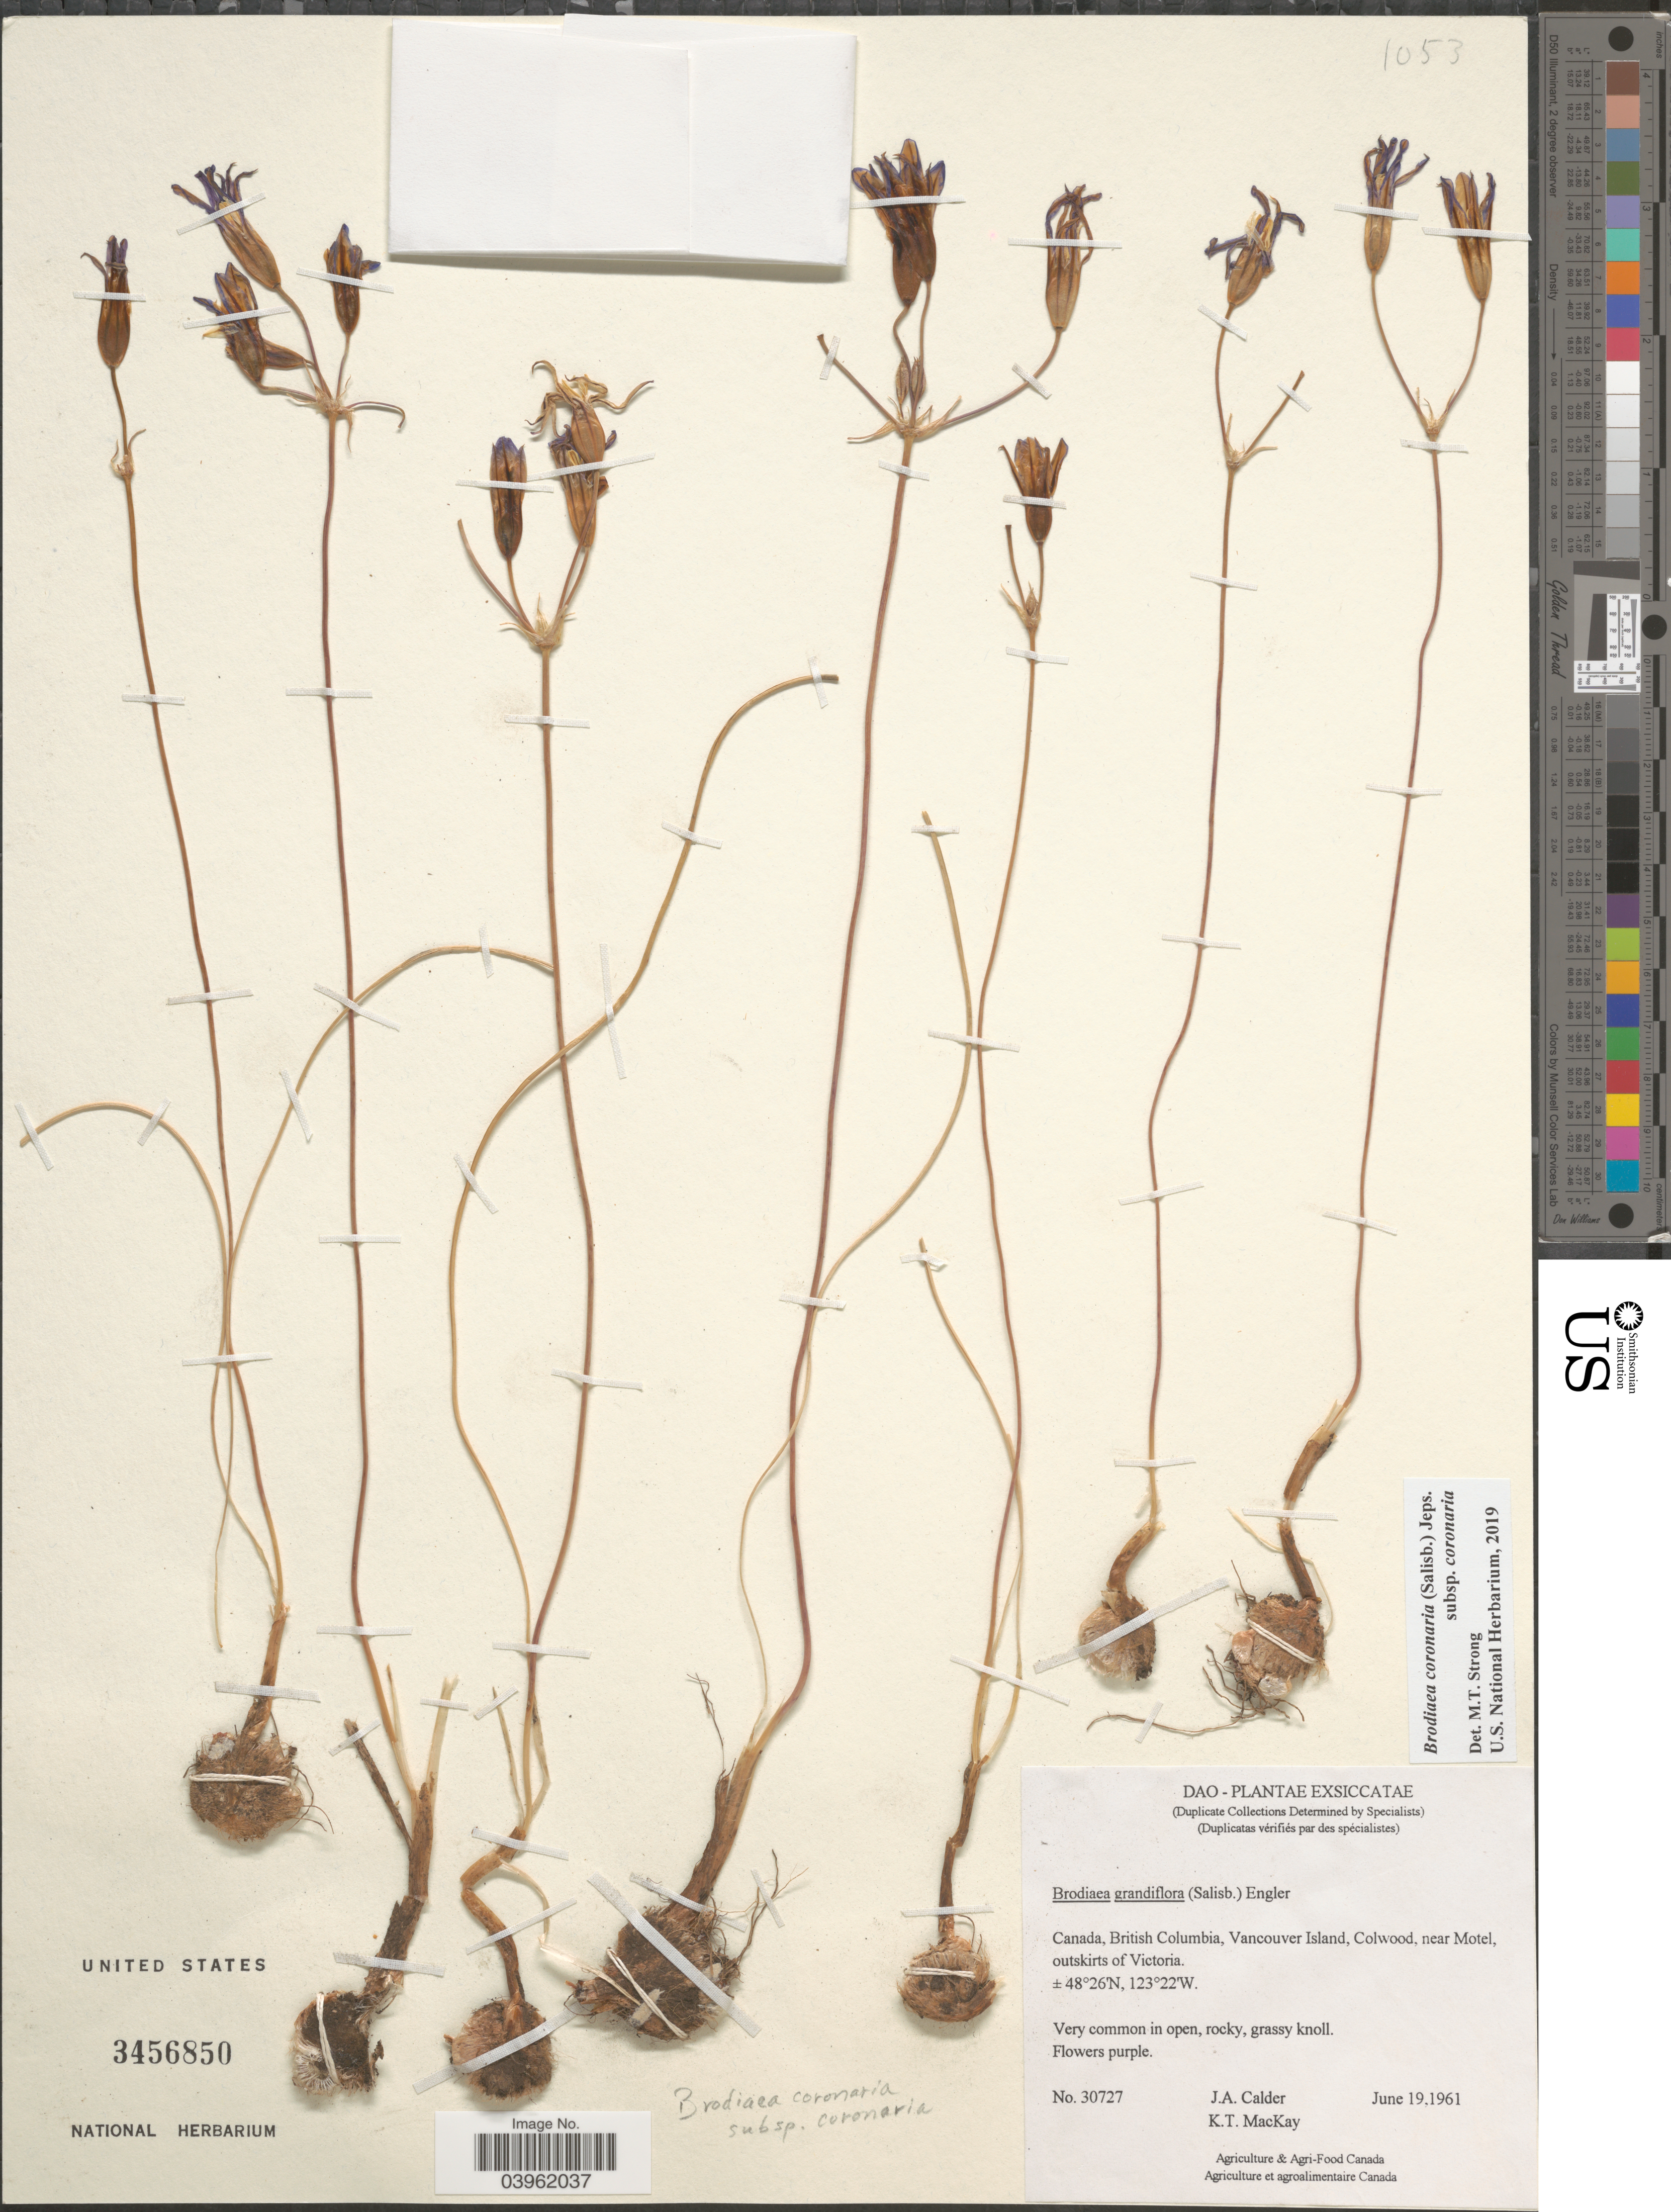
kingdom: Plantae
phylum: Tracheophyta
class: Liliopsida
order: Asparagales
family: Asparagaceae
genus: Brodiaea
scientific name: Brodiaea coronaria subsp. coronaria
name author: (Salisb.) Engl.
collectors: J. A. Calder & K. T. Mackay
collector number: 30727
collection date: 1961-06-19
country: Canada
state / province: British Columbia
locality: Vancouver Island, Colwood, near Motel, outskirts of Victoria.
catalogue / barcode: US 3456850